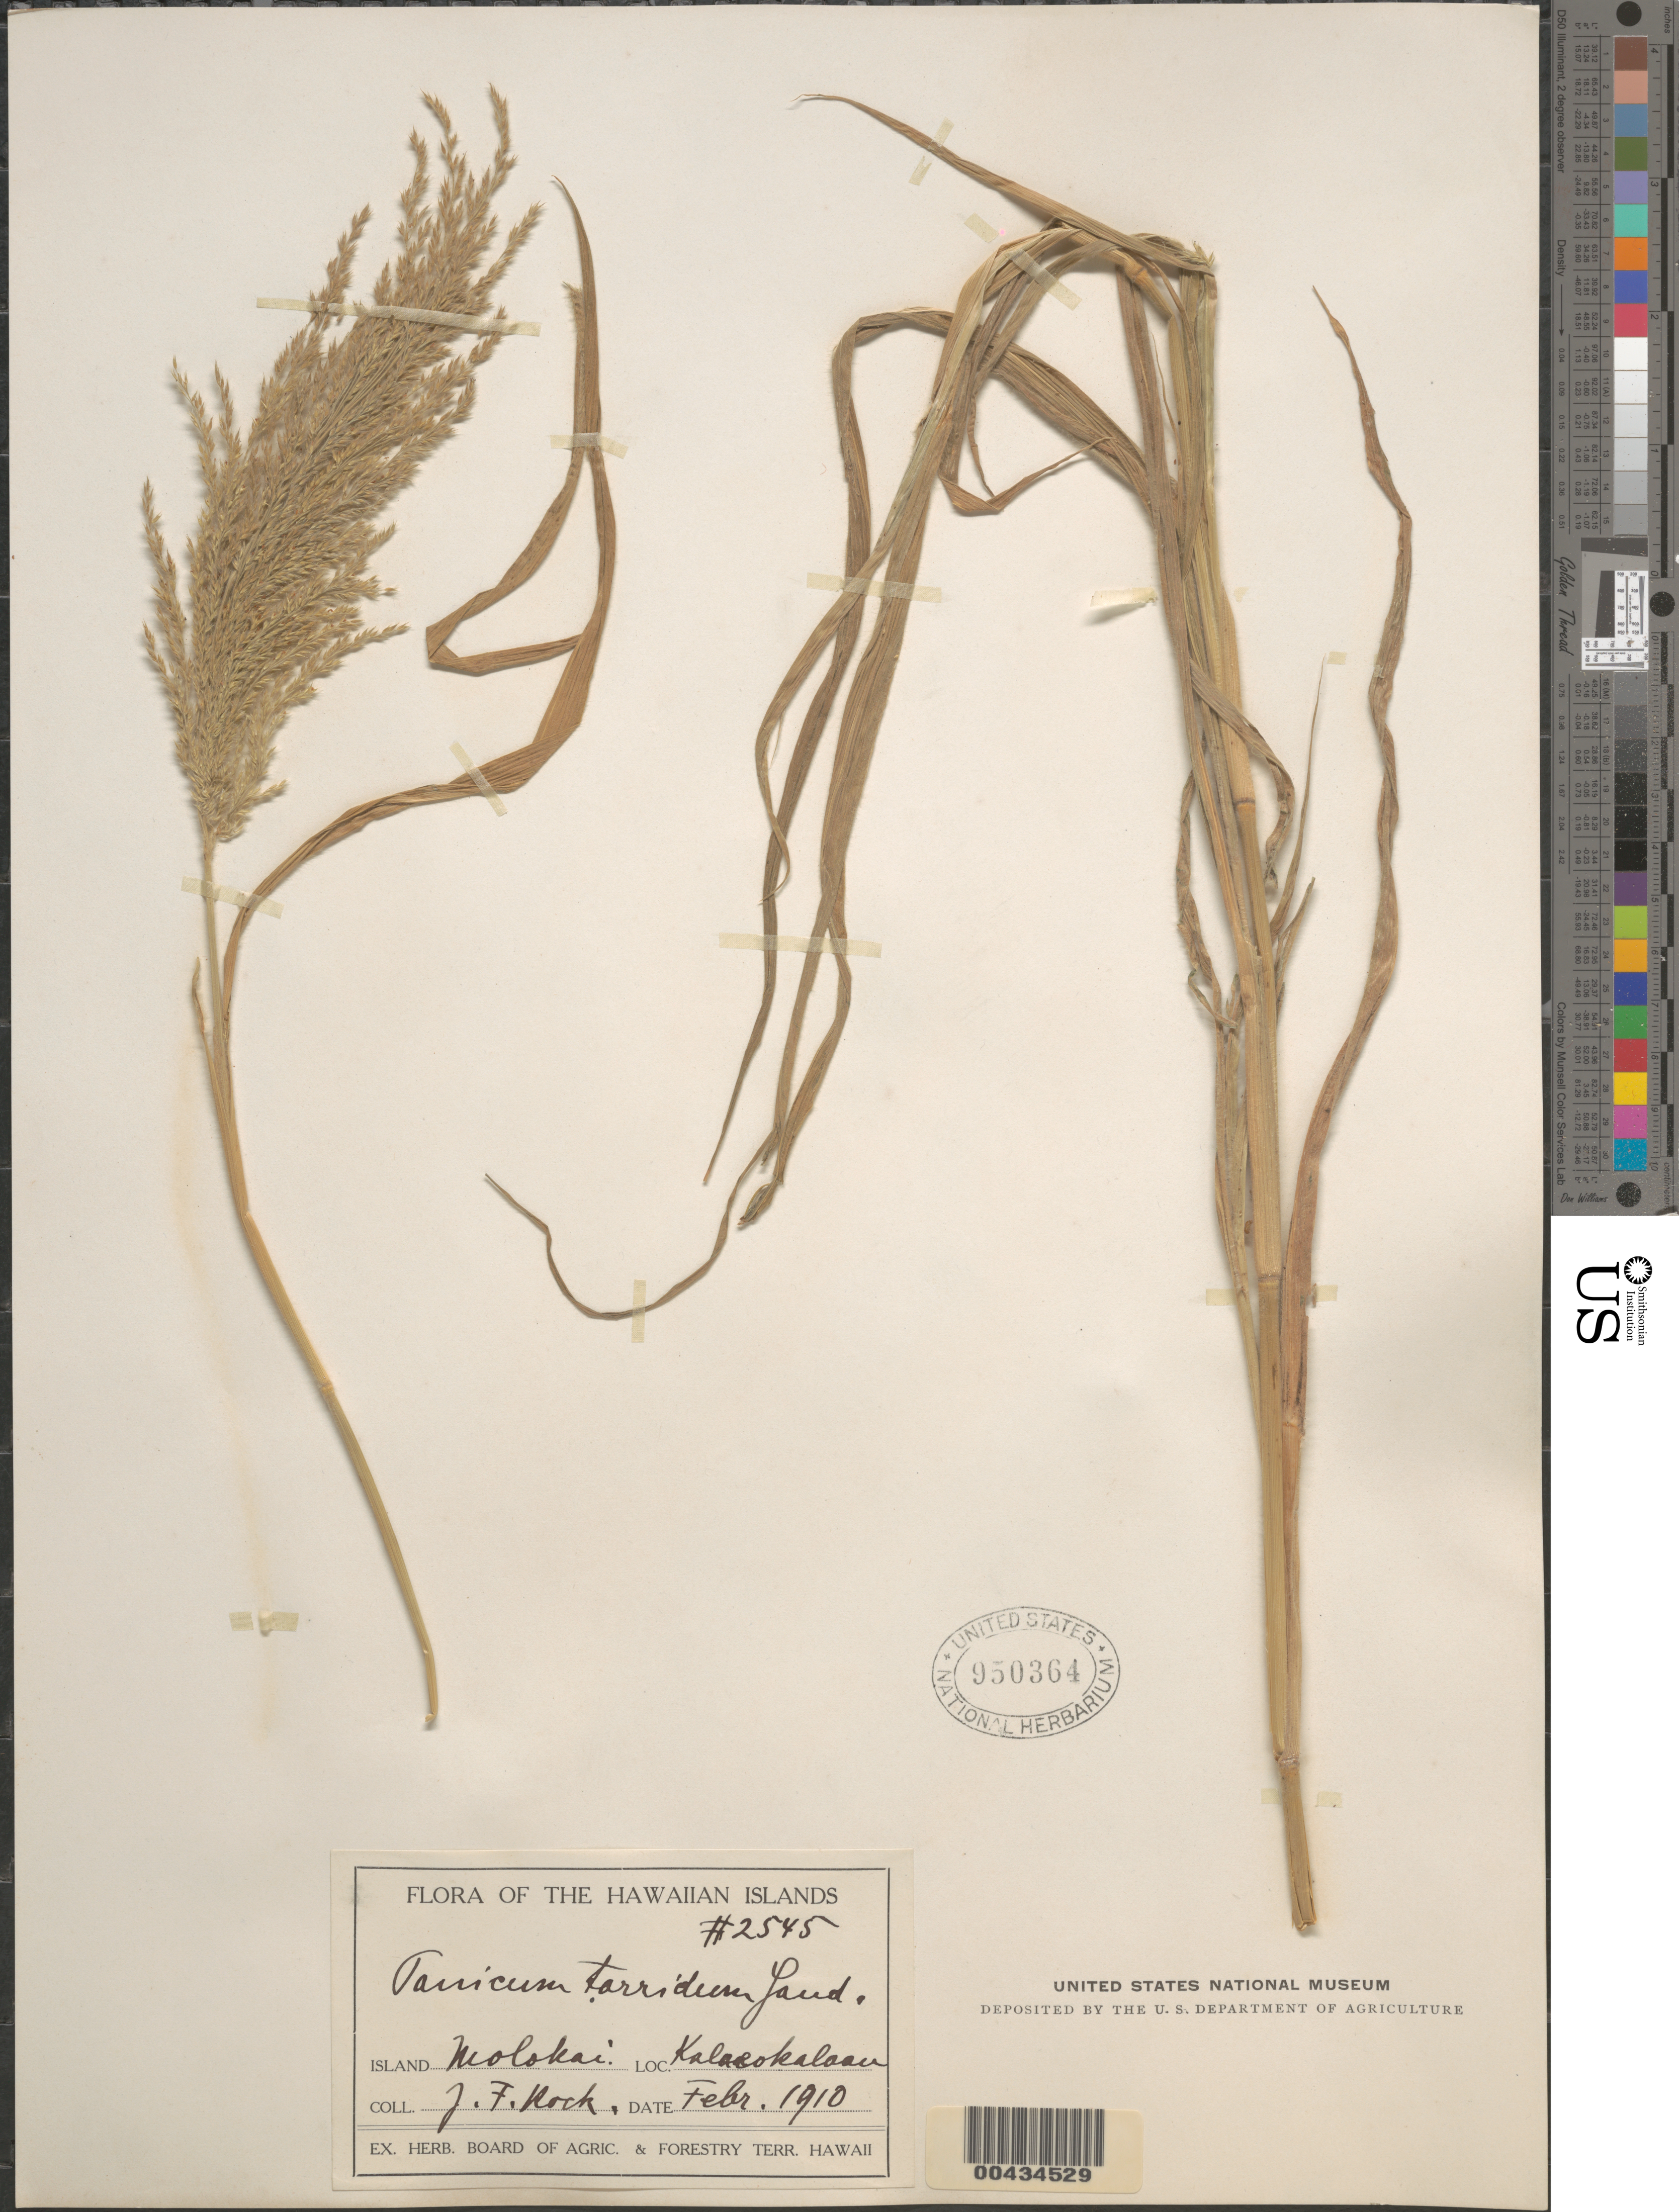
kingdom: Plantae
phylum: Tracheophyta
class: Liliopsida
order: Poales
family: Poaceae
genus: Panicum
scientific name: Panicum torridum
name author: Gaudich.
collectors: J. F. Rock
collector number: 2545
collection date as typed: Feb 1910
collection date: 1910-02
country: United States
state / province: Hawaii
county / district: Maui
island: Moloka'i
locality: Kalaeokaloau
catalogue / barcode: US 950364